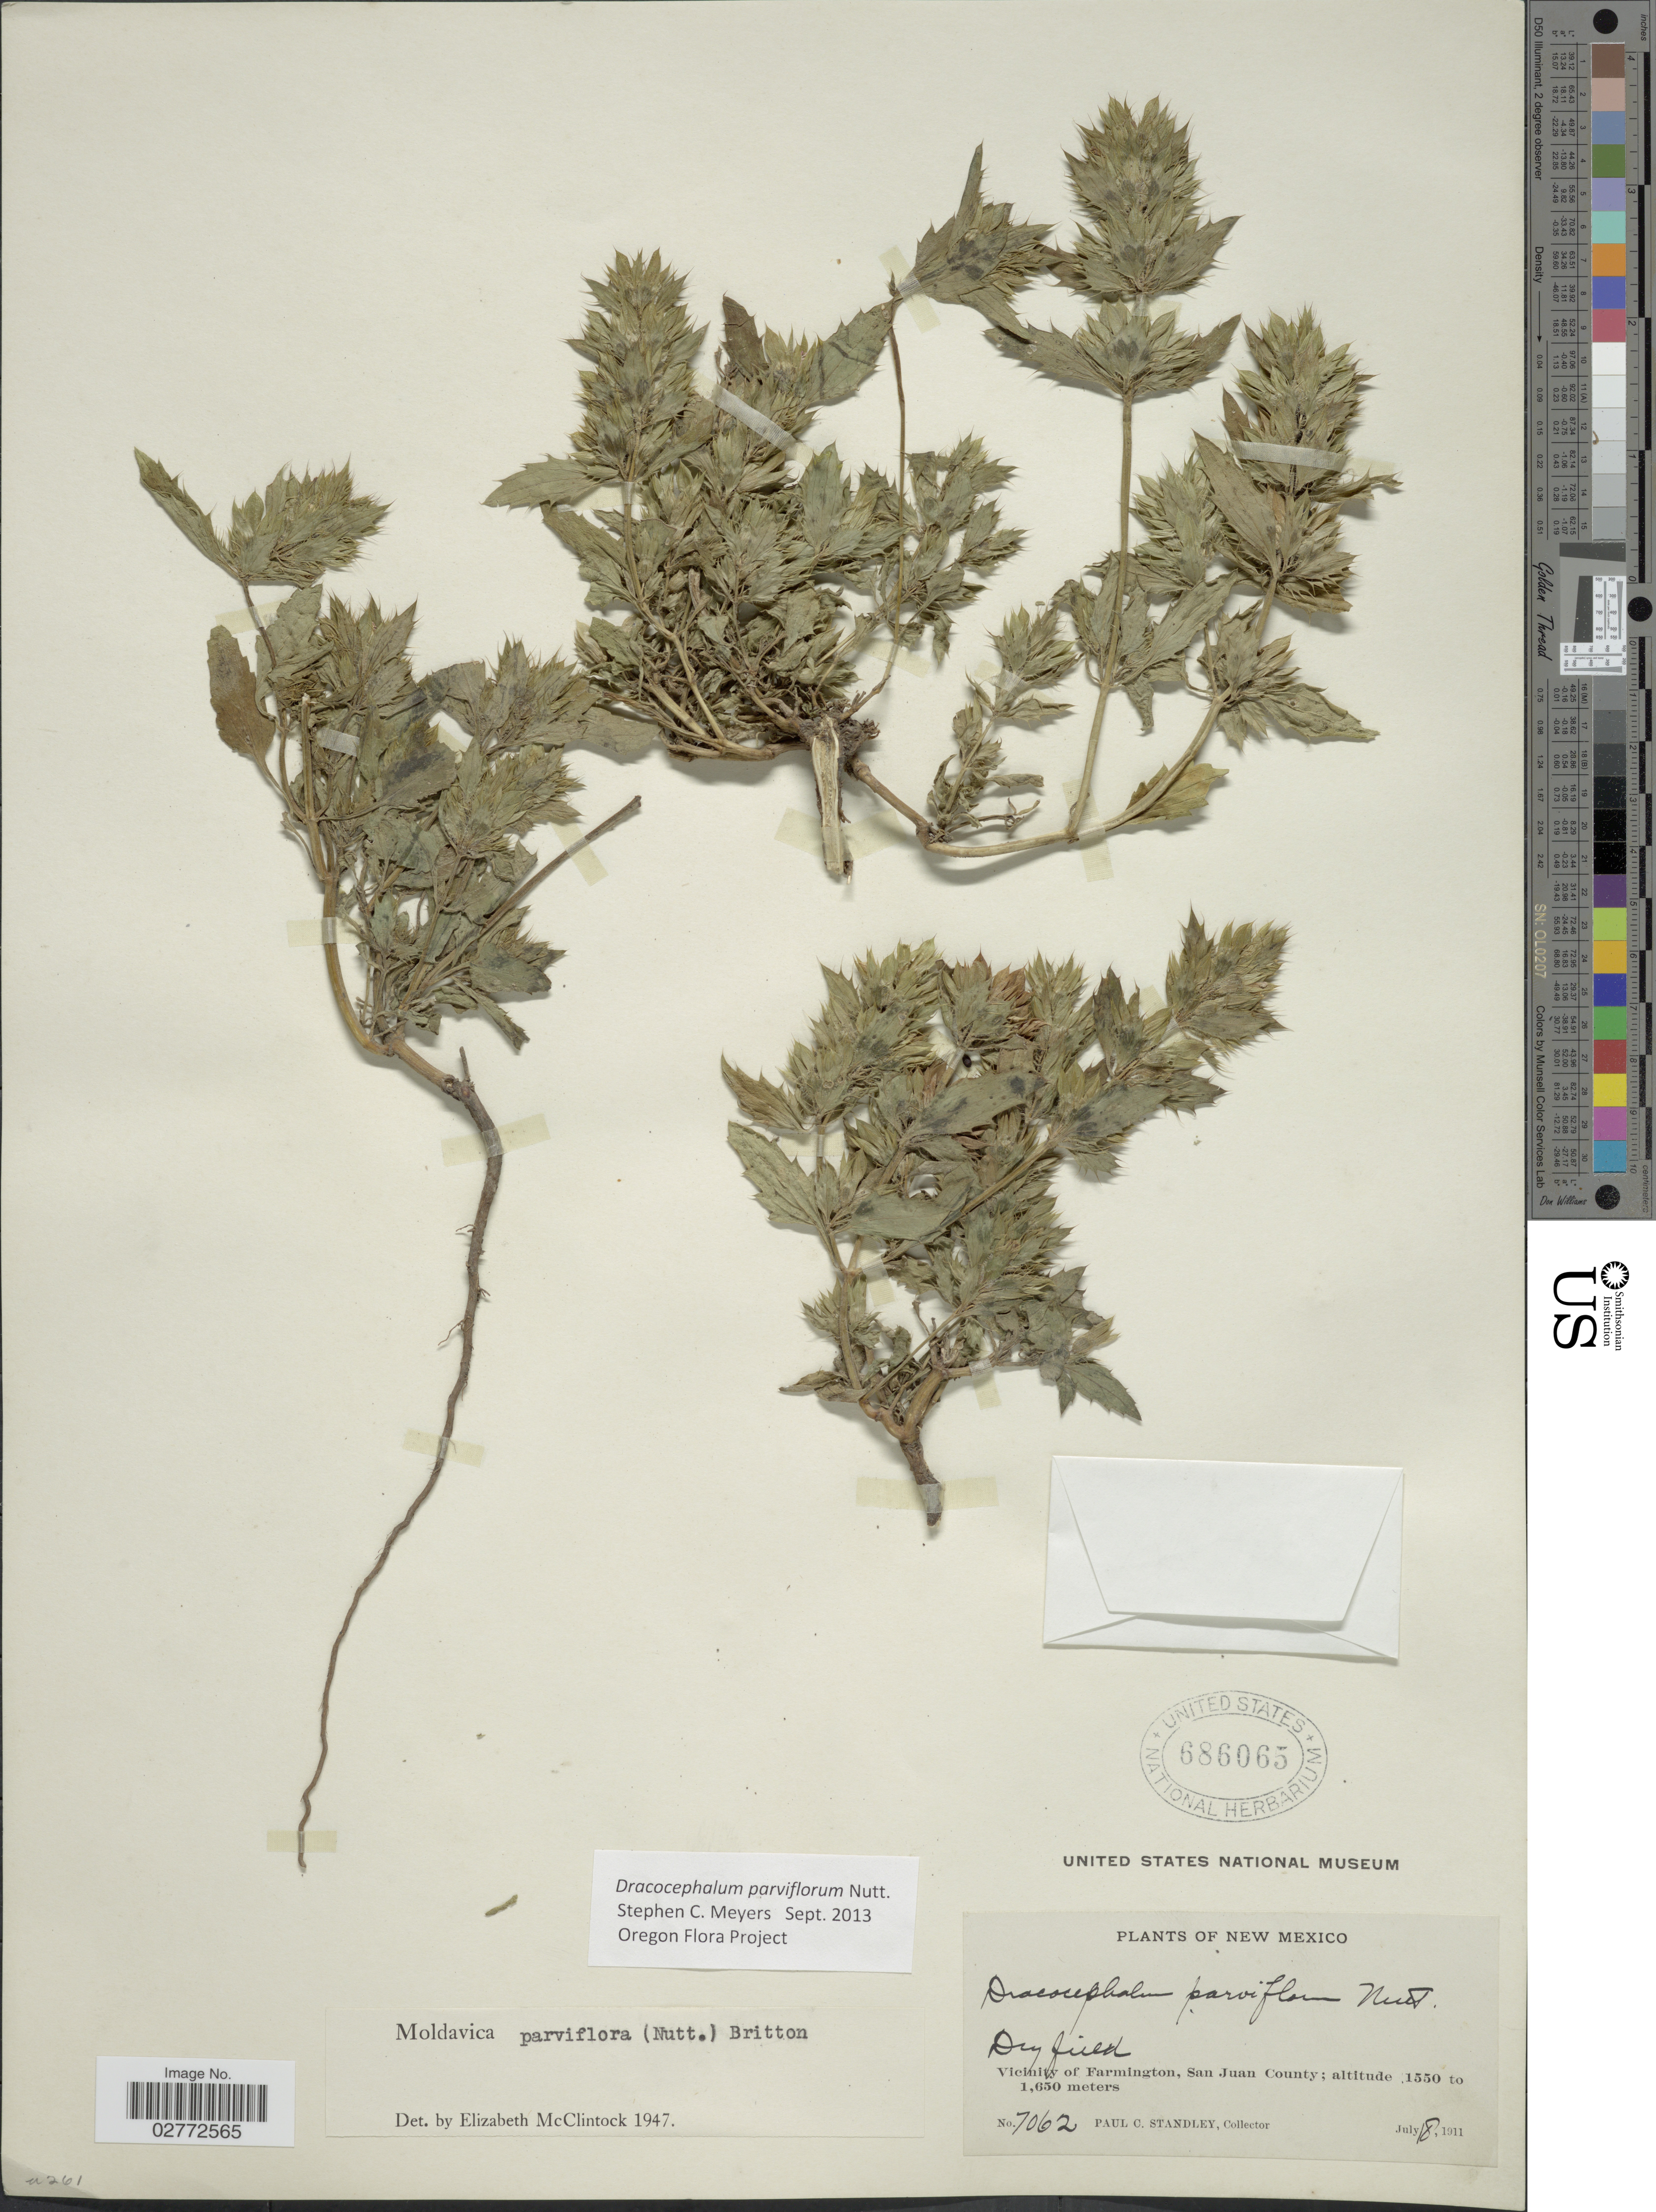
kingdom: Plantae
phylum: Tracheophyta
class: Magnoliopsida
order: Lamiales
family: Lamiaceae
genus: Dracocephalum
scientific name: Dracocephalum parviflorum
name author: Nutt.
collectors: P. C. Standley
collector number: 7062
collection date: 1911-07-18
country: United States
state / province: New Mexico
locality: Vicinity of Farmington, San Juan County.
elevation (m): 1550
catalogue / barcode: US 686065